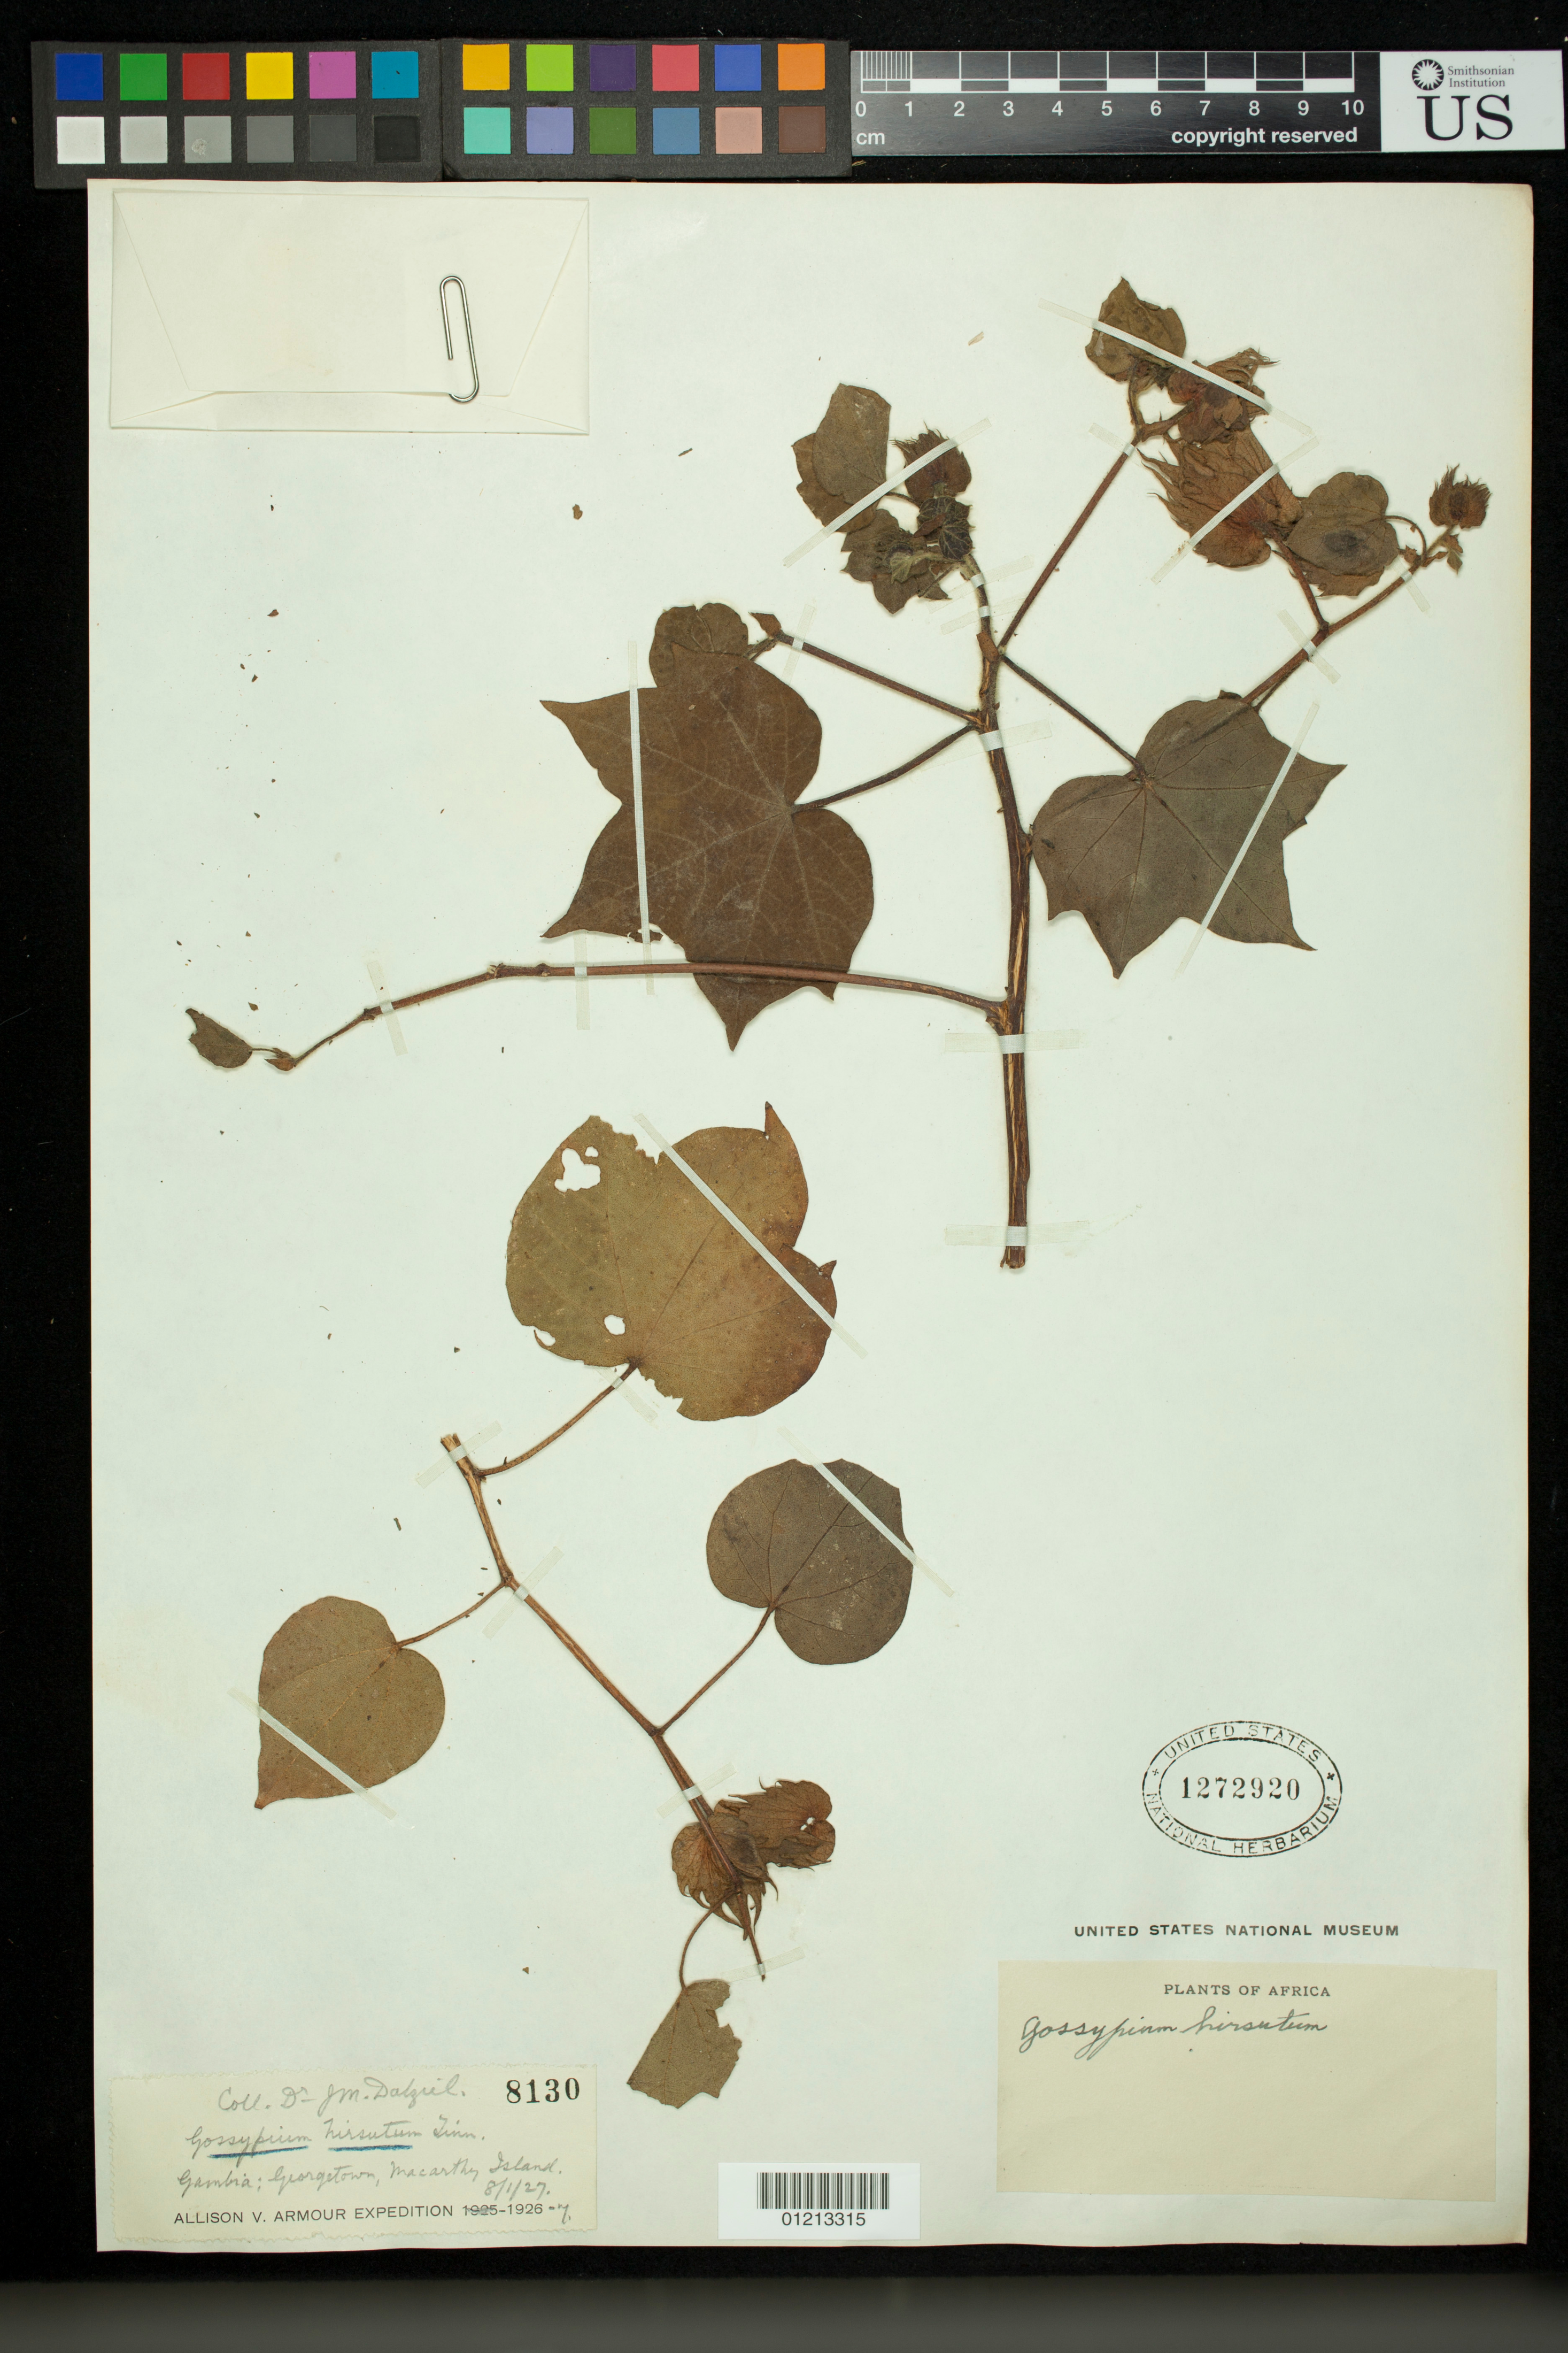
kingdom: Plantae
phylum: Tracheophyta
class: Magnoliopsida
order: Malvales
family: Malvaceae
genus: Gossypium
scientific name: Gossypium hirsutum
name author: L.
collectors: J. Dalziel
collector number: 8130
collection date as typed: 08 Jan 1927 or 01 Aug 1927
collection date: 1927-01-08 or 1927-08-01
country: Gambia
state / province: Central River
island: Macarthy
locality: Gambia: Georgetown, Macarthy Island.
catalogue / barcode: US 1272920